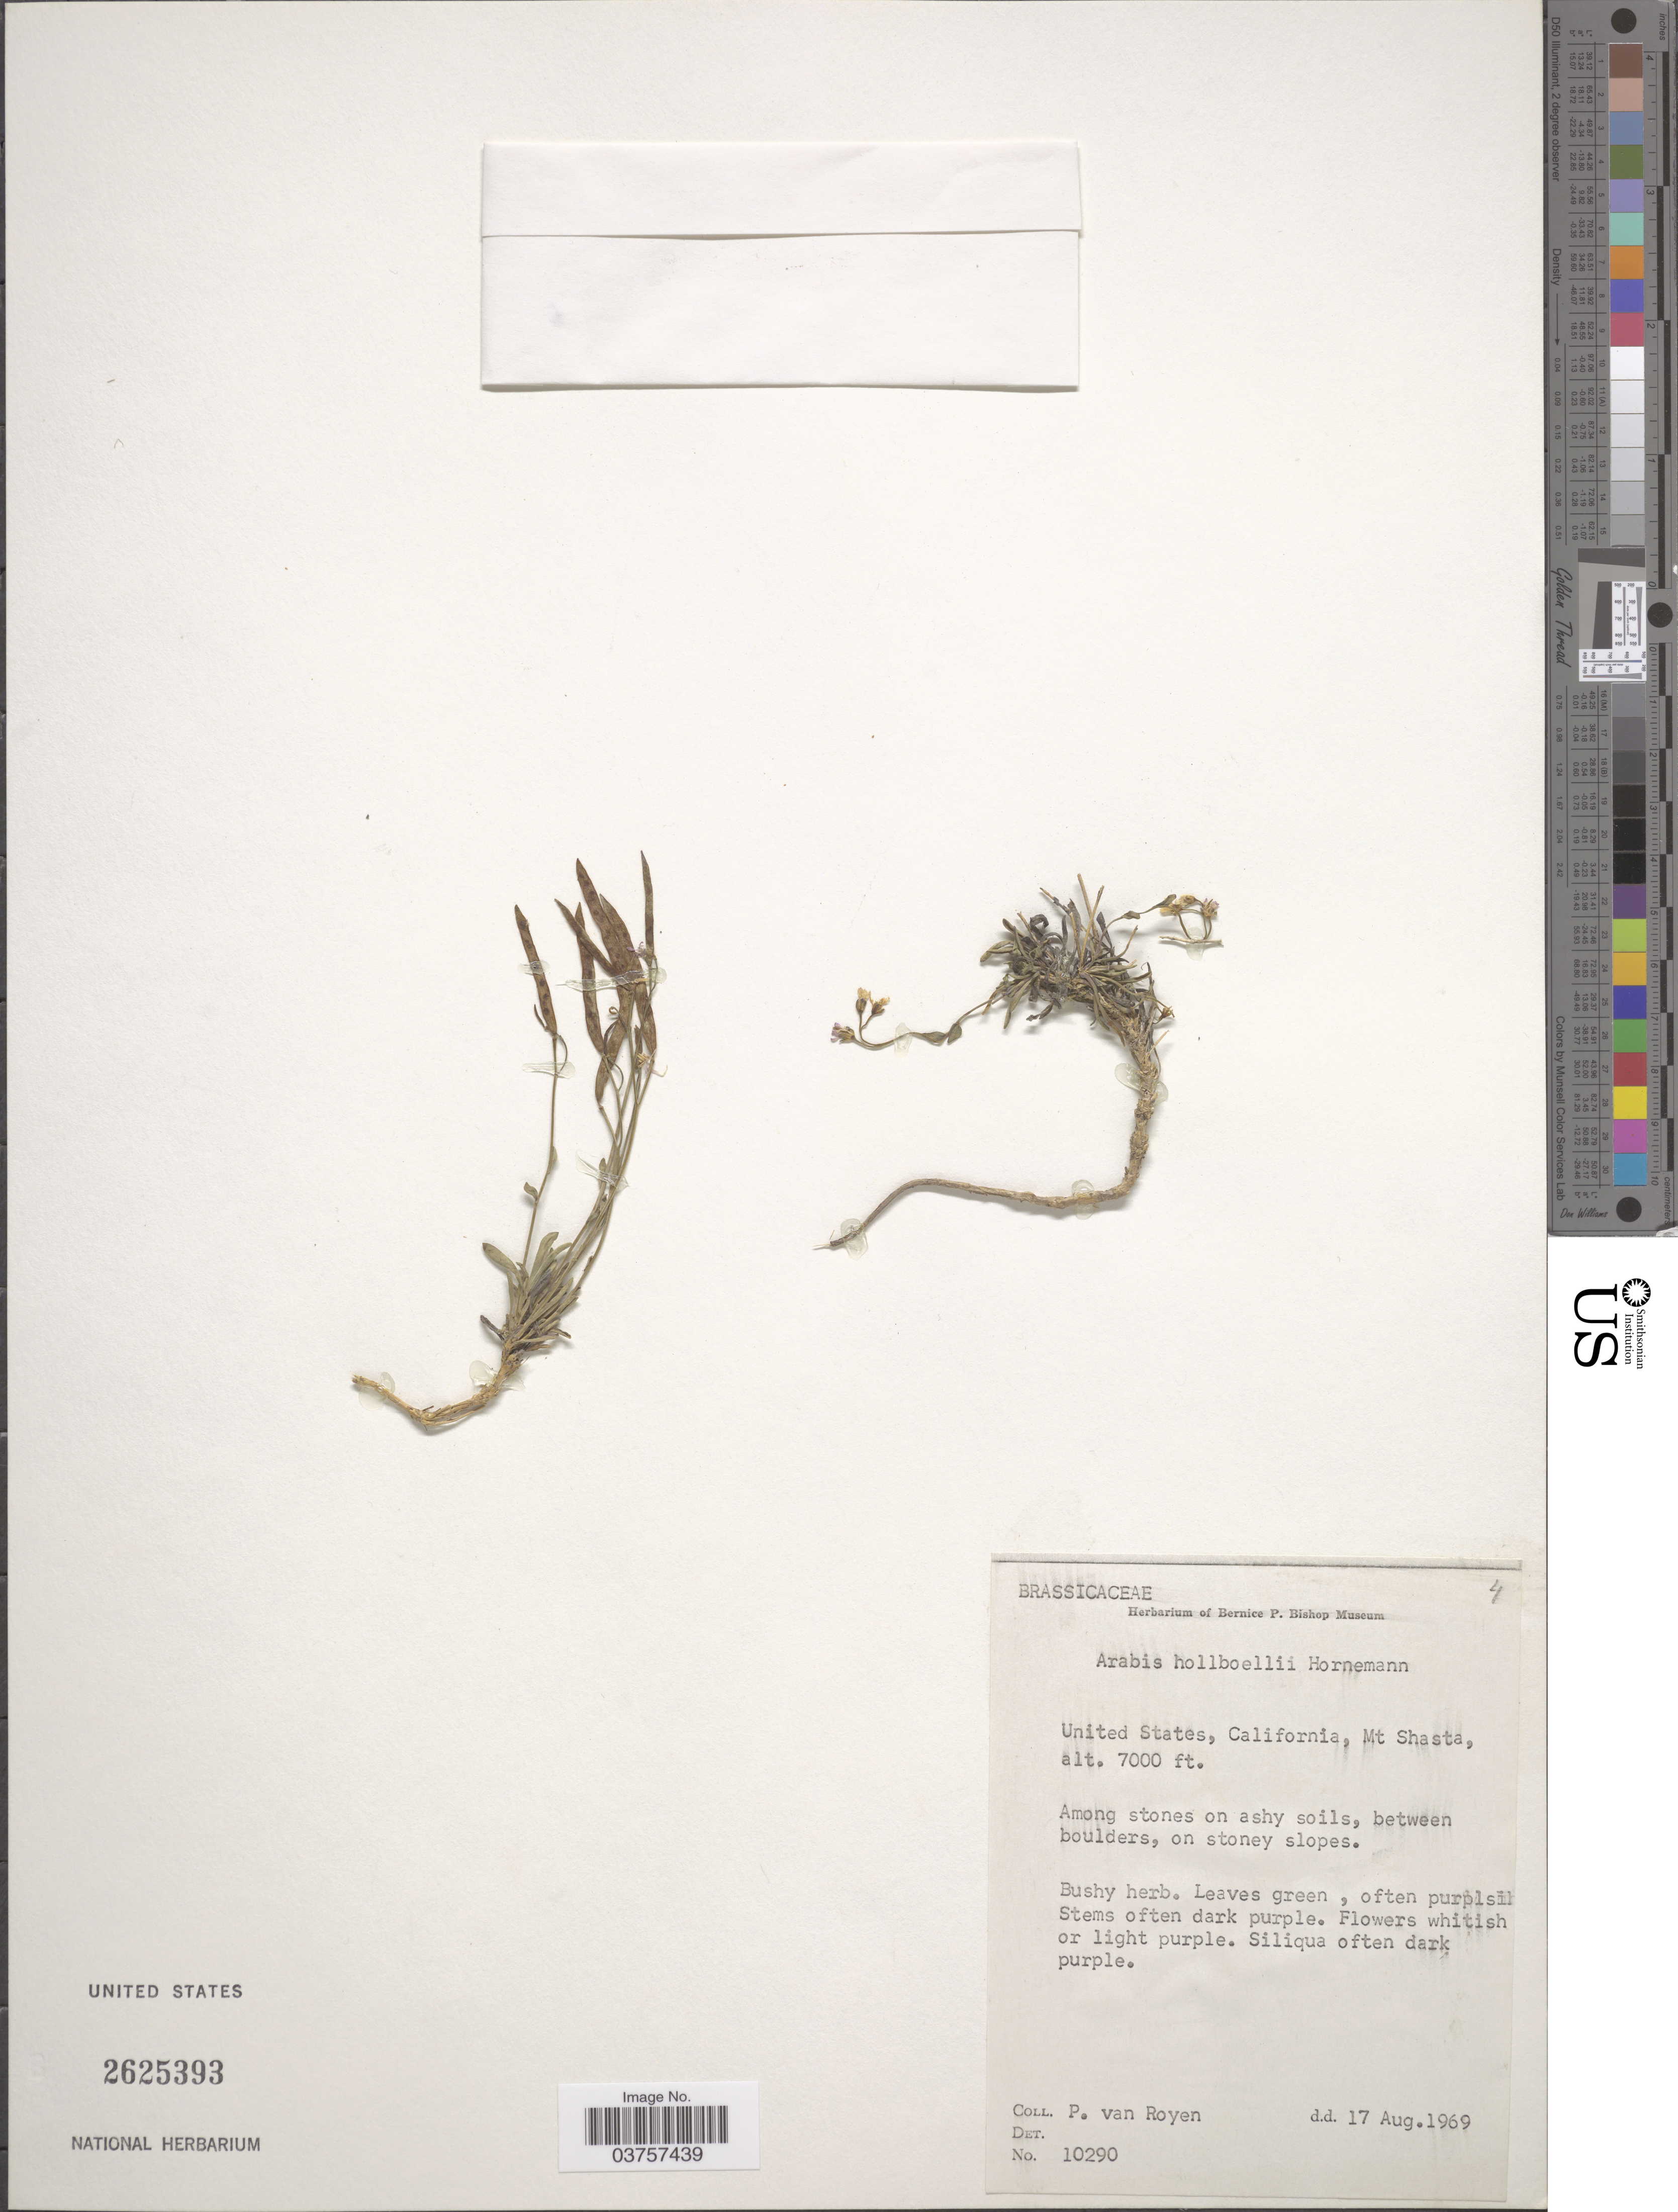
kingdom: Plantae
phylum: Tracheophyta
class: Magnoliopsida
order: Brassicales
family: Brassicaceae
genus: Arabis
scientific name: Arabis holboellii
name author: Hornem.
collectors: P. van Royen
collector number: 10290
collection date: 1969-08-17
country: United States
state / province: California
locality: United States. Mt Shasta.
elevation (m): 2134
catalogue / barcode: US 2625393